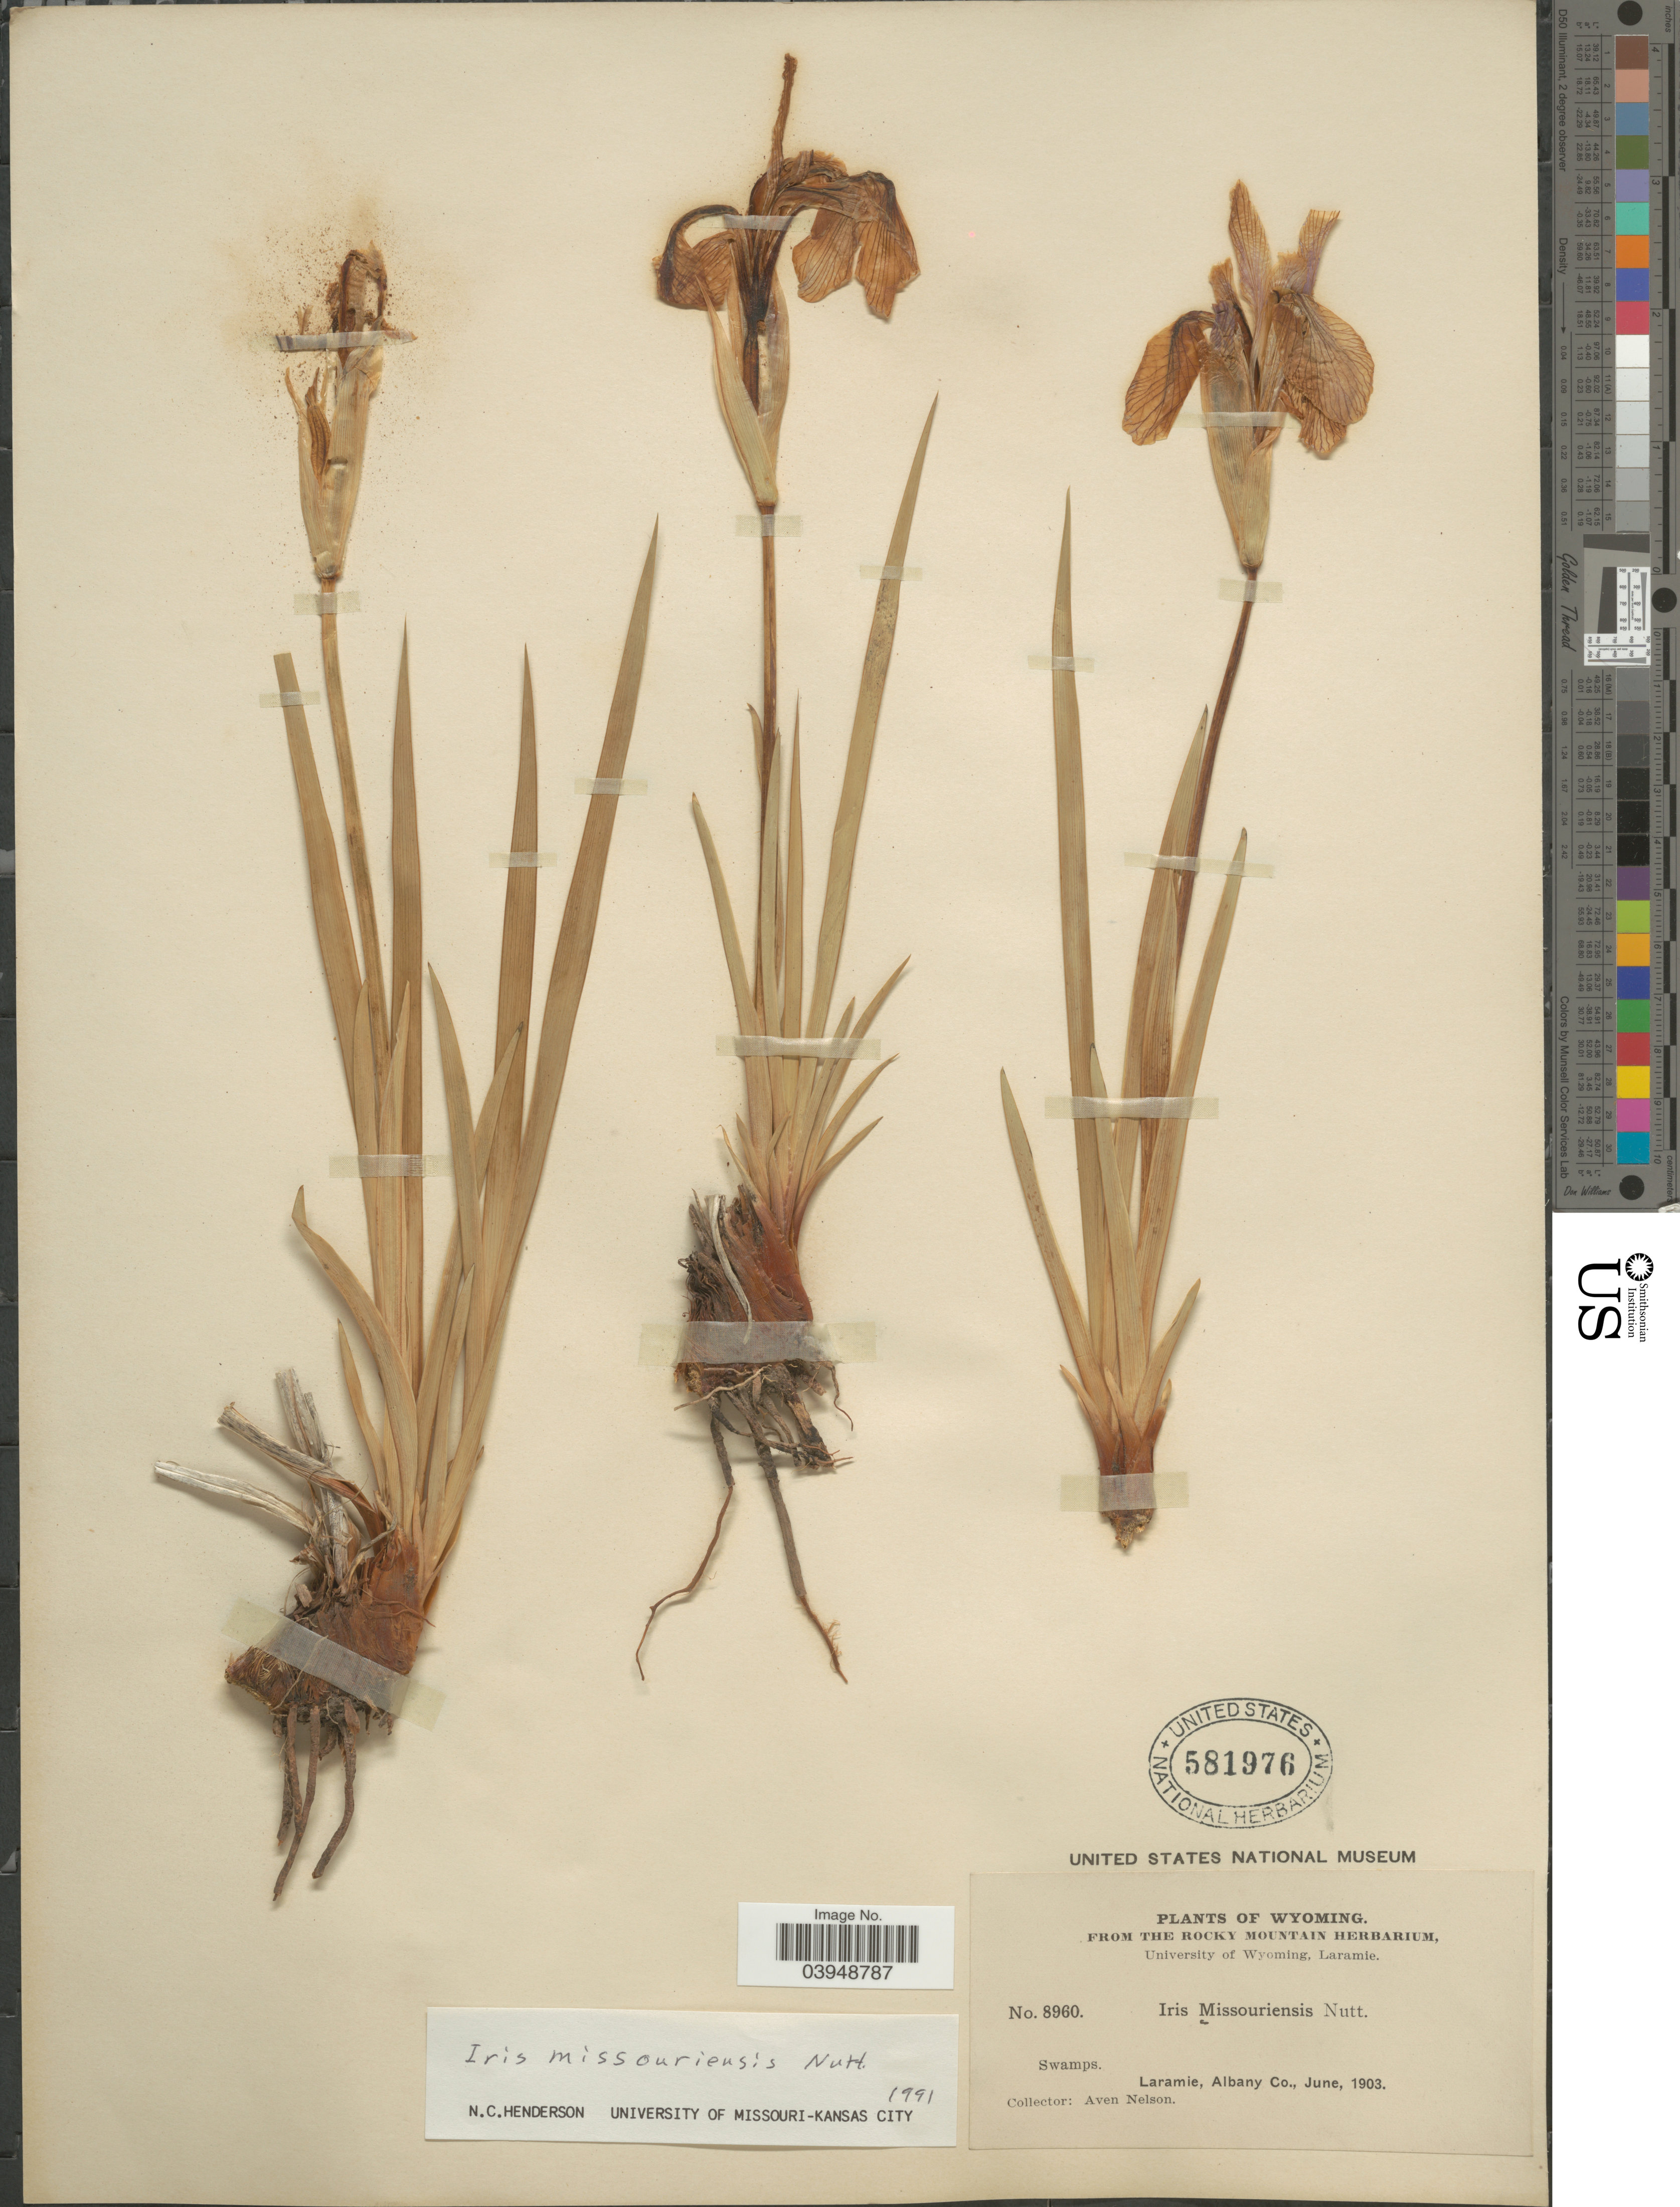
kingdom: Plantae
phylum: Tracheophyta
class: Liliopsida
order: Asparagales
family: Iridaceae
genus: Iris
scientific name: Iris missouriensis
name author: Nutt.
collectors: A. Nelson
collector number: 8960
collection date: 1903-06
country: United States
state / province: Wyoming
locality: Laramie, Albany Co.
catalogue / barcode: US 581976